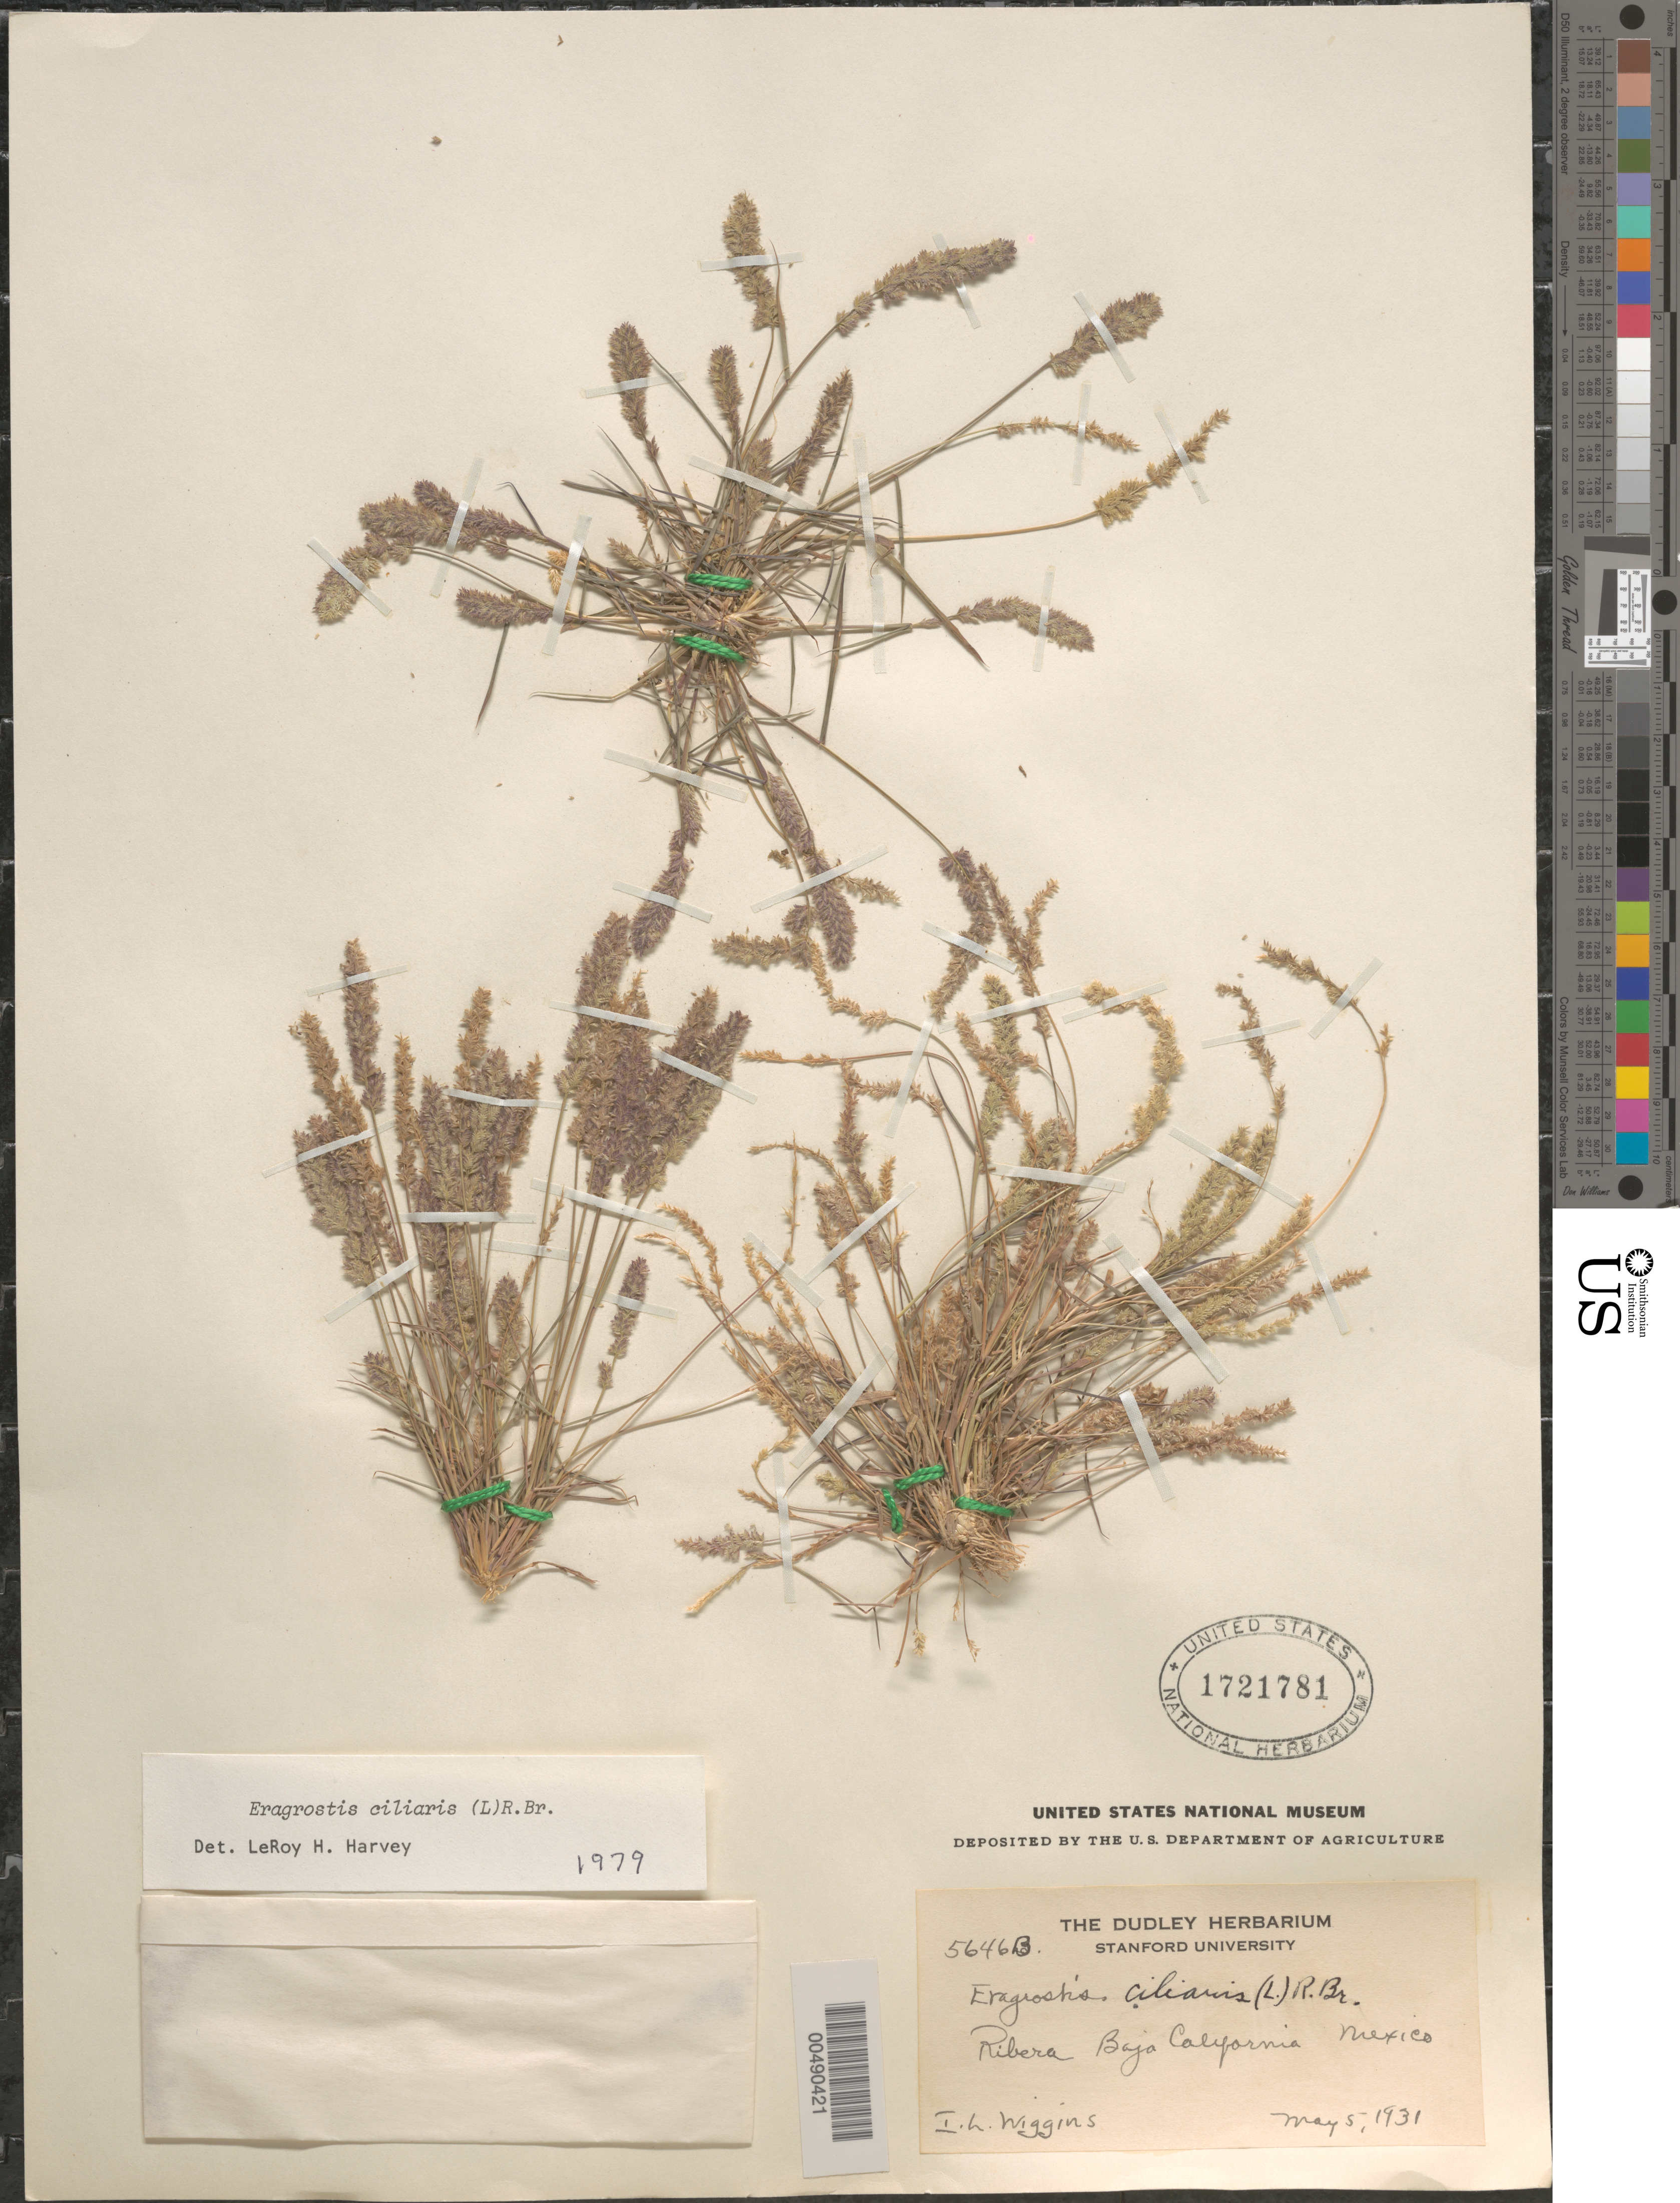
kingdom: Plantae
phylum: Tracheophyta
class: Liliopsida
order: Poales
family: Poaceae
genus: Eragrostis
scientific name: Eragrostis ciliaris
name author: (L.) R. Br.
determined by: Harvey, L. H.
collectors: I. L. Wiggins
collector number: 5646B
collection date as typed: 5 May 1931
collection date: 1931-05-05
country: Mexico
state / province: Baja California Sur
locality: Ribera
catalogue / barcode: US 1721781